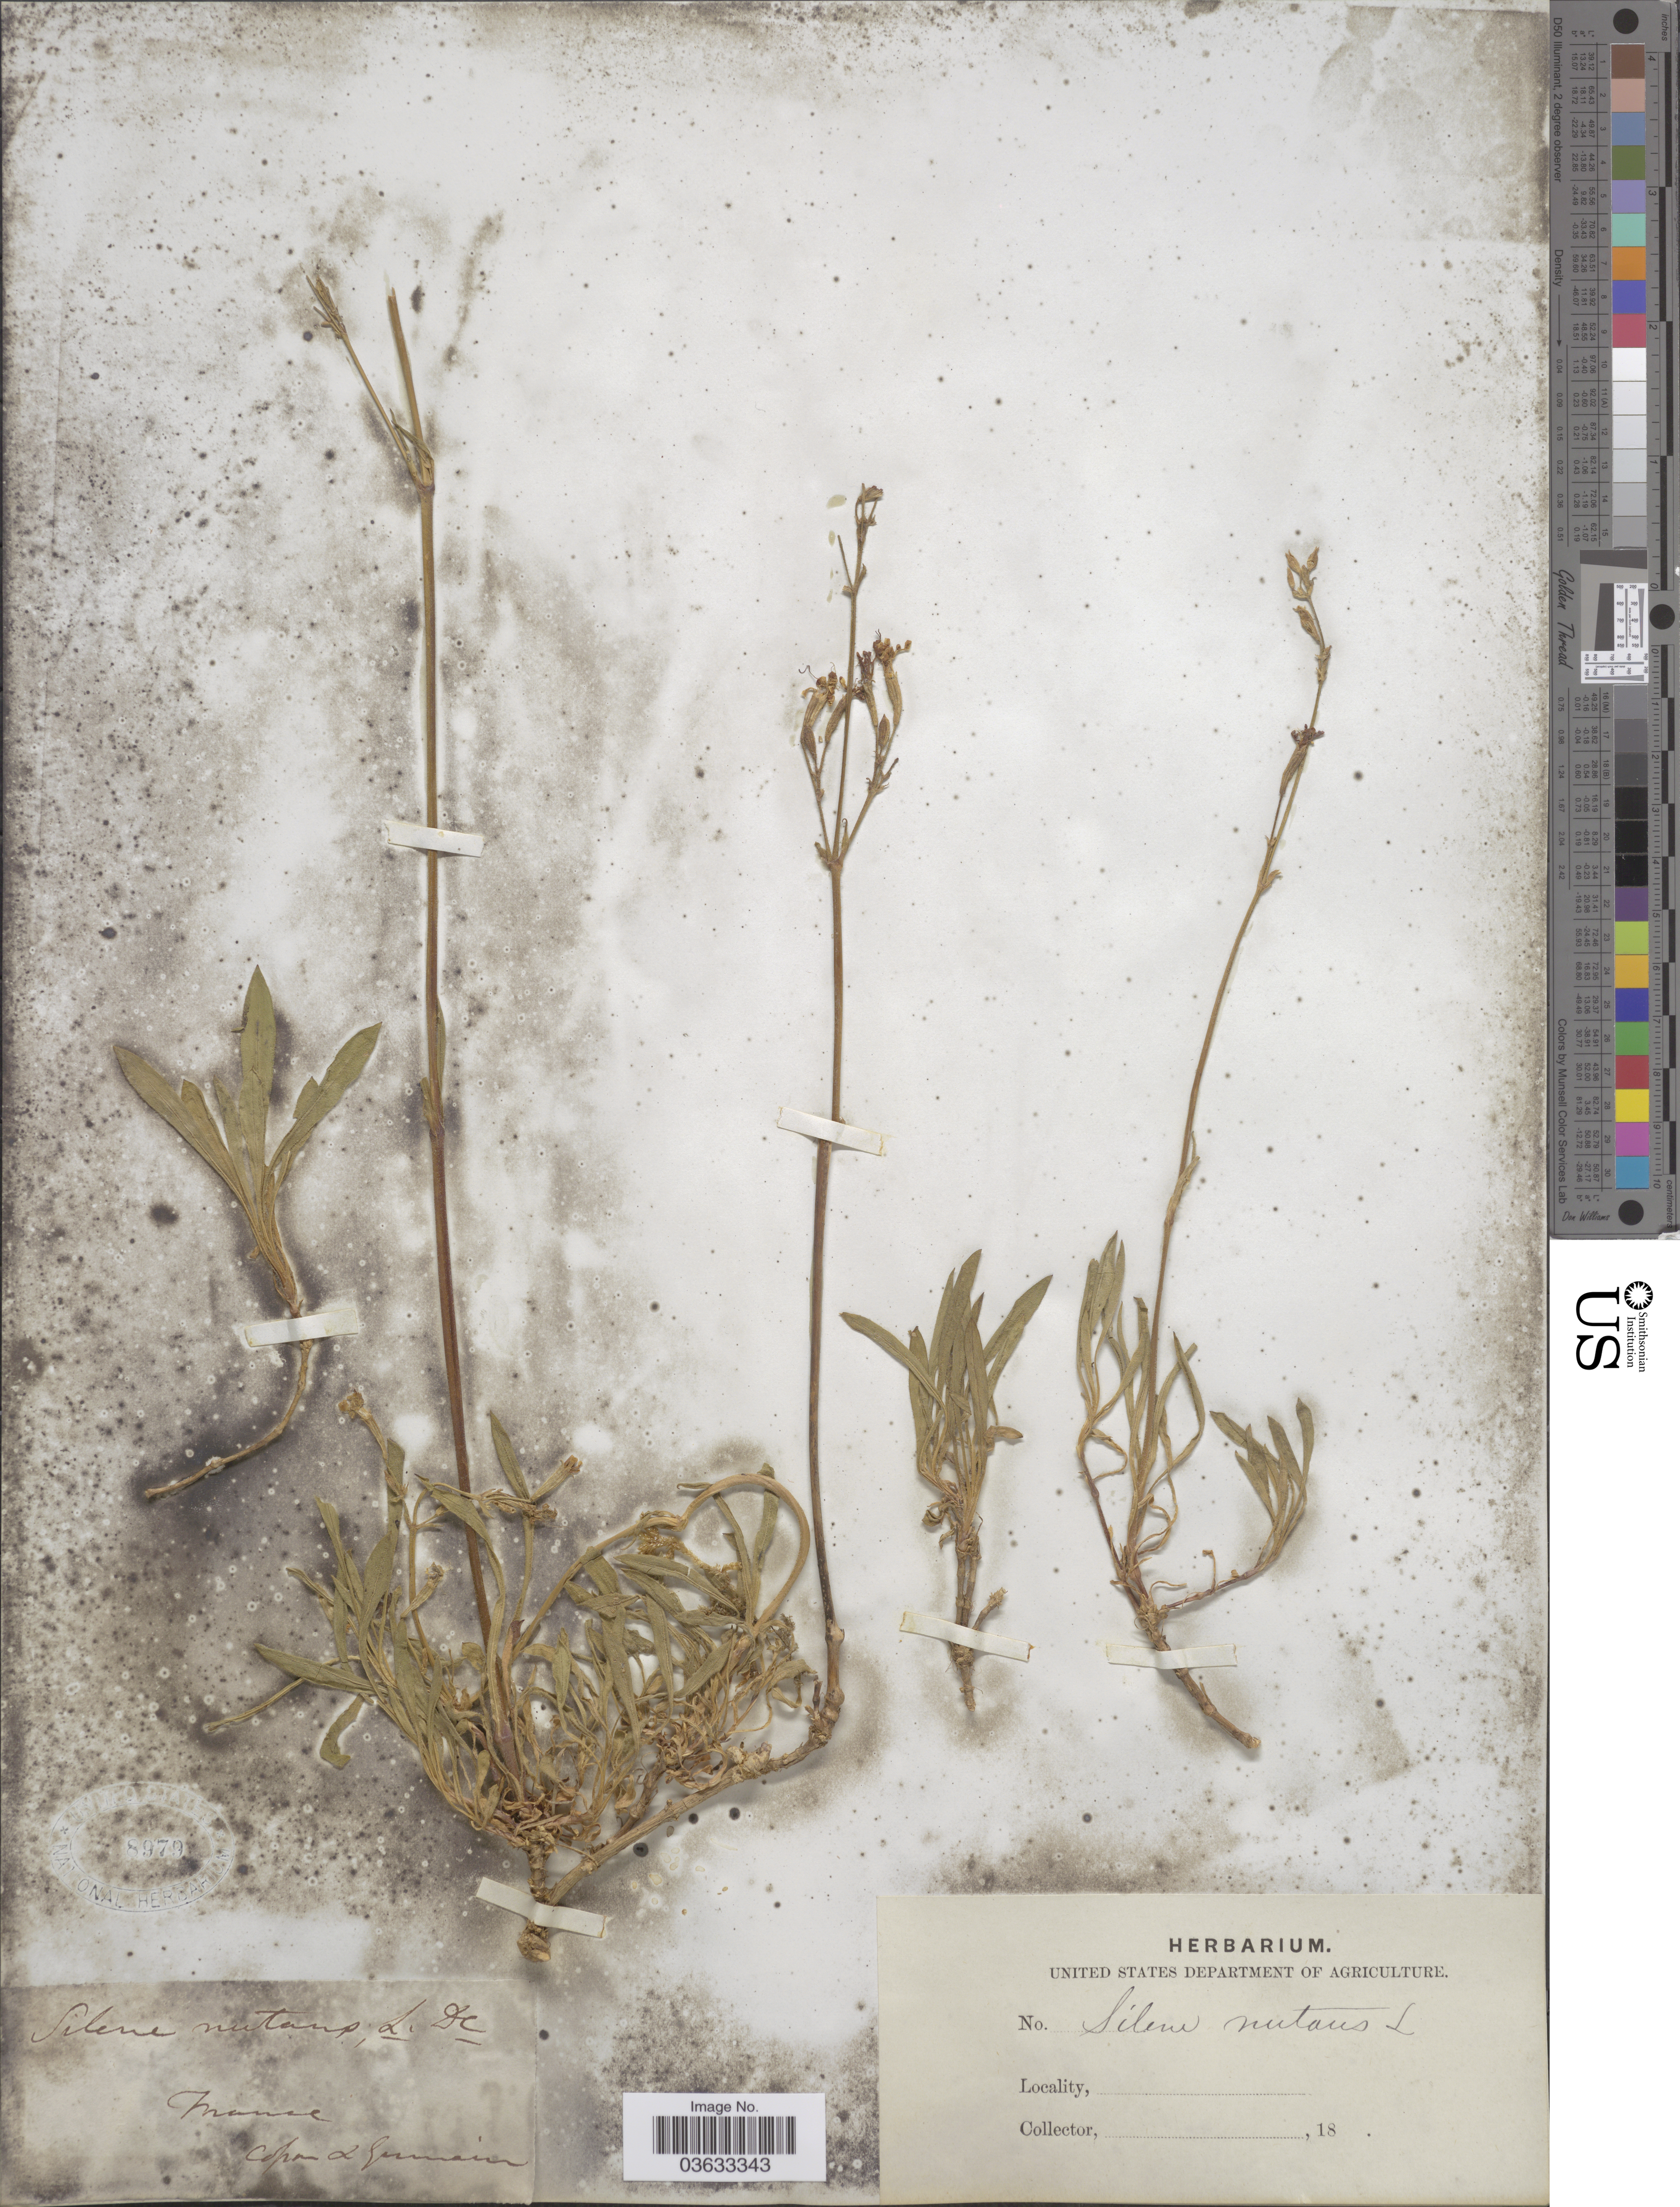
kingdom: Plantae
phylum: Tracheophyta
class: Magnoliopsida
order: Caryophyllales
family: Caryophyllaceae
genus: Silene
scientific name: Silene nutans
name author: L.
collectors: Collector illegible & -. Germain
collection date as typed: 18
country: France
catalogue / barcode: US 8979